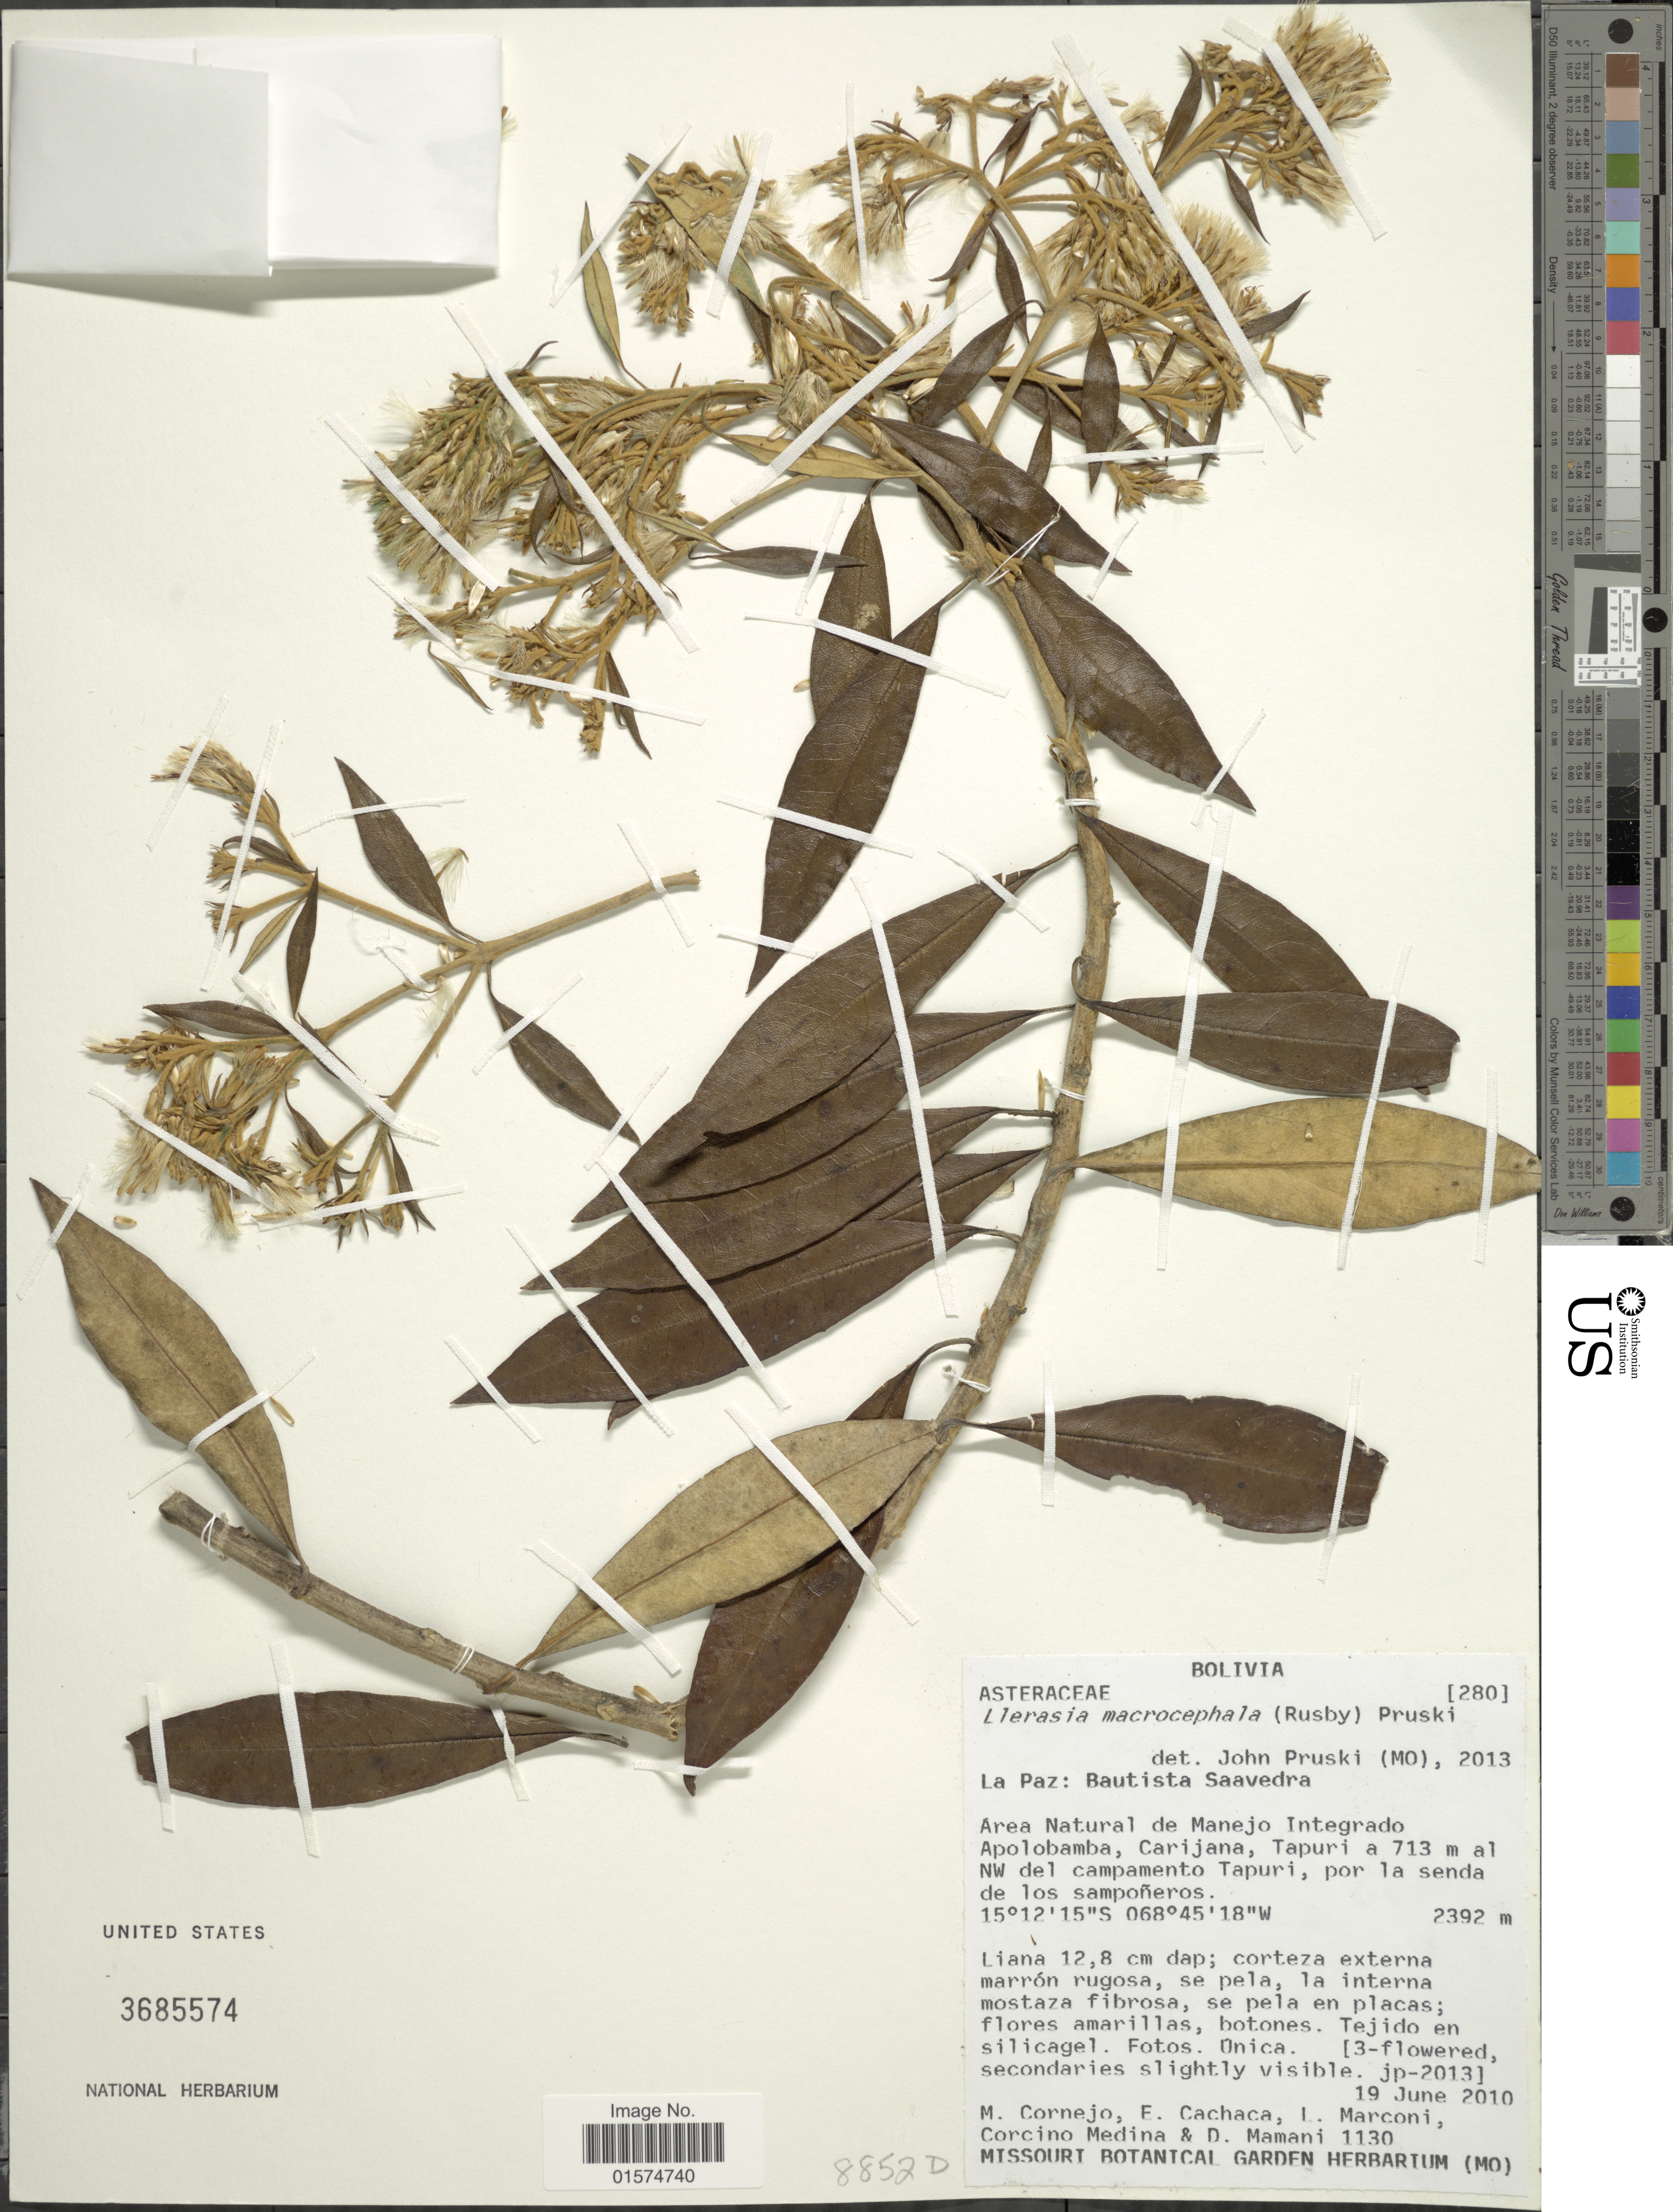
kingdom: Plantae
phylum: Tracheophyta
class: Magnoliopsida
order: Asterales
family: Asteraceae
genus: Llerasia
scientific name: Llerasia macrocephala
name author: (Rusby) Pruski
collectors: M. Cornejo, E. Cachaca, L. Marconi, C. Medina & D. Mamani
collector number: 1130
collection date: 2010-06-19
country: Bolivia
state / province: La Paz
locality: Bautista Saavedra. Area Natural de Manejo Integrado. Apolobamba, Carijana, Tapuri a 713 m al NW del campamento Tapuri, por la senda de los sampoñeros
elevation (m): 2392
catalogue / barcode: US 3685574